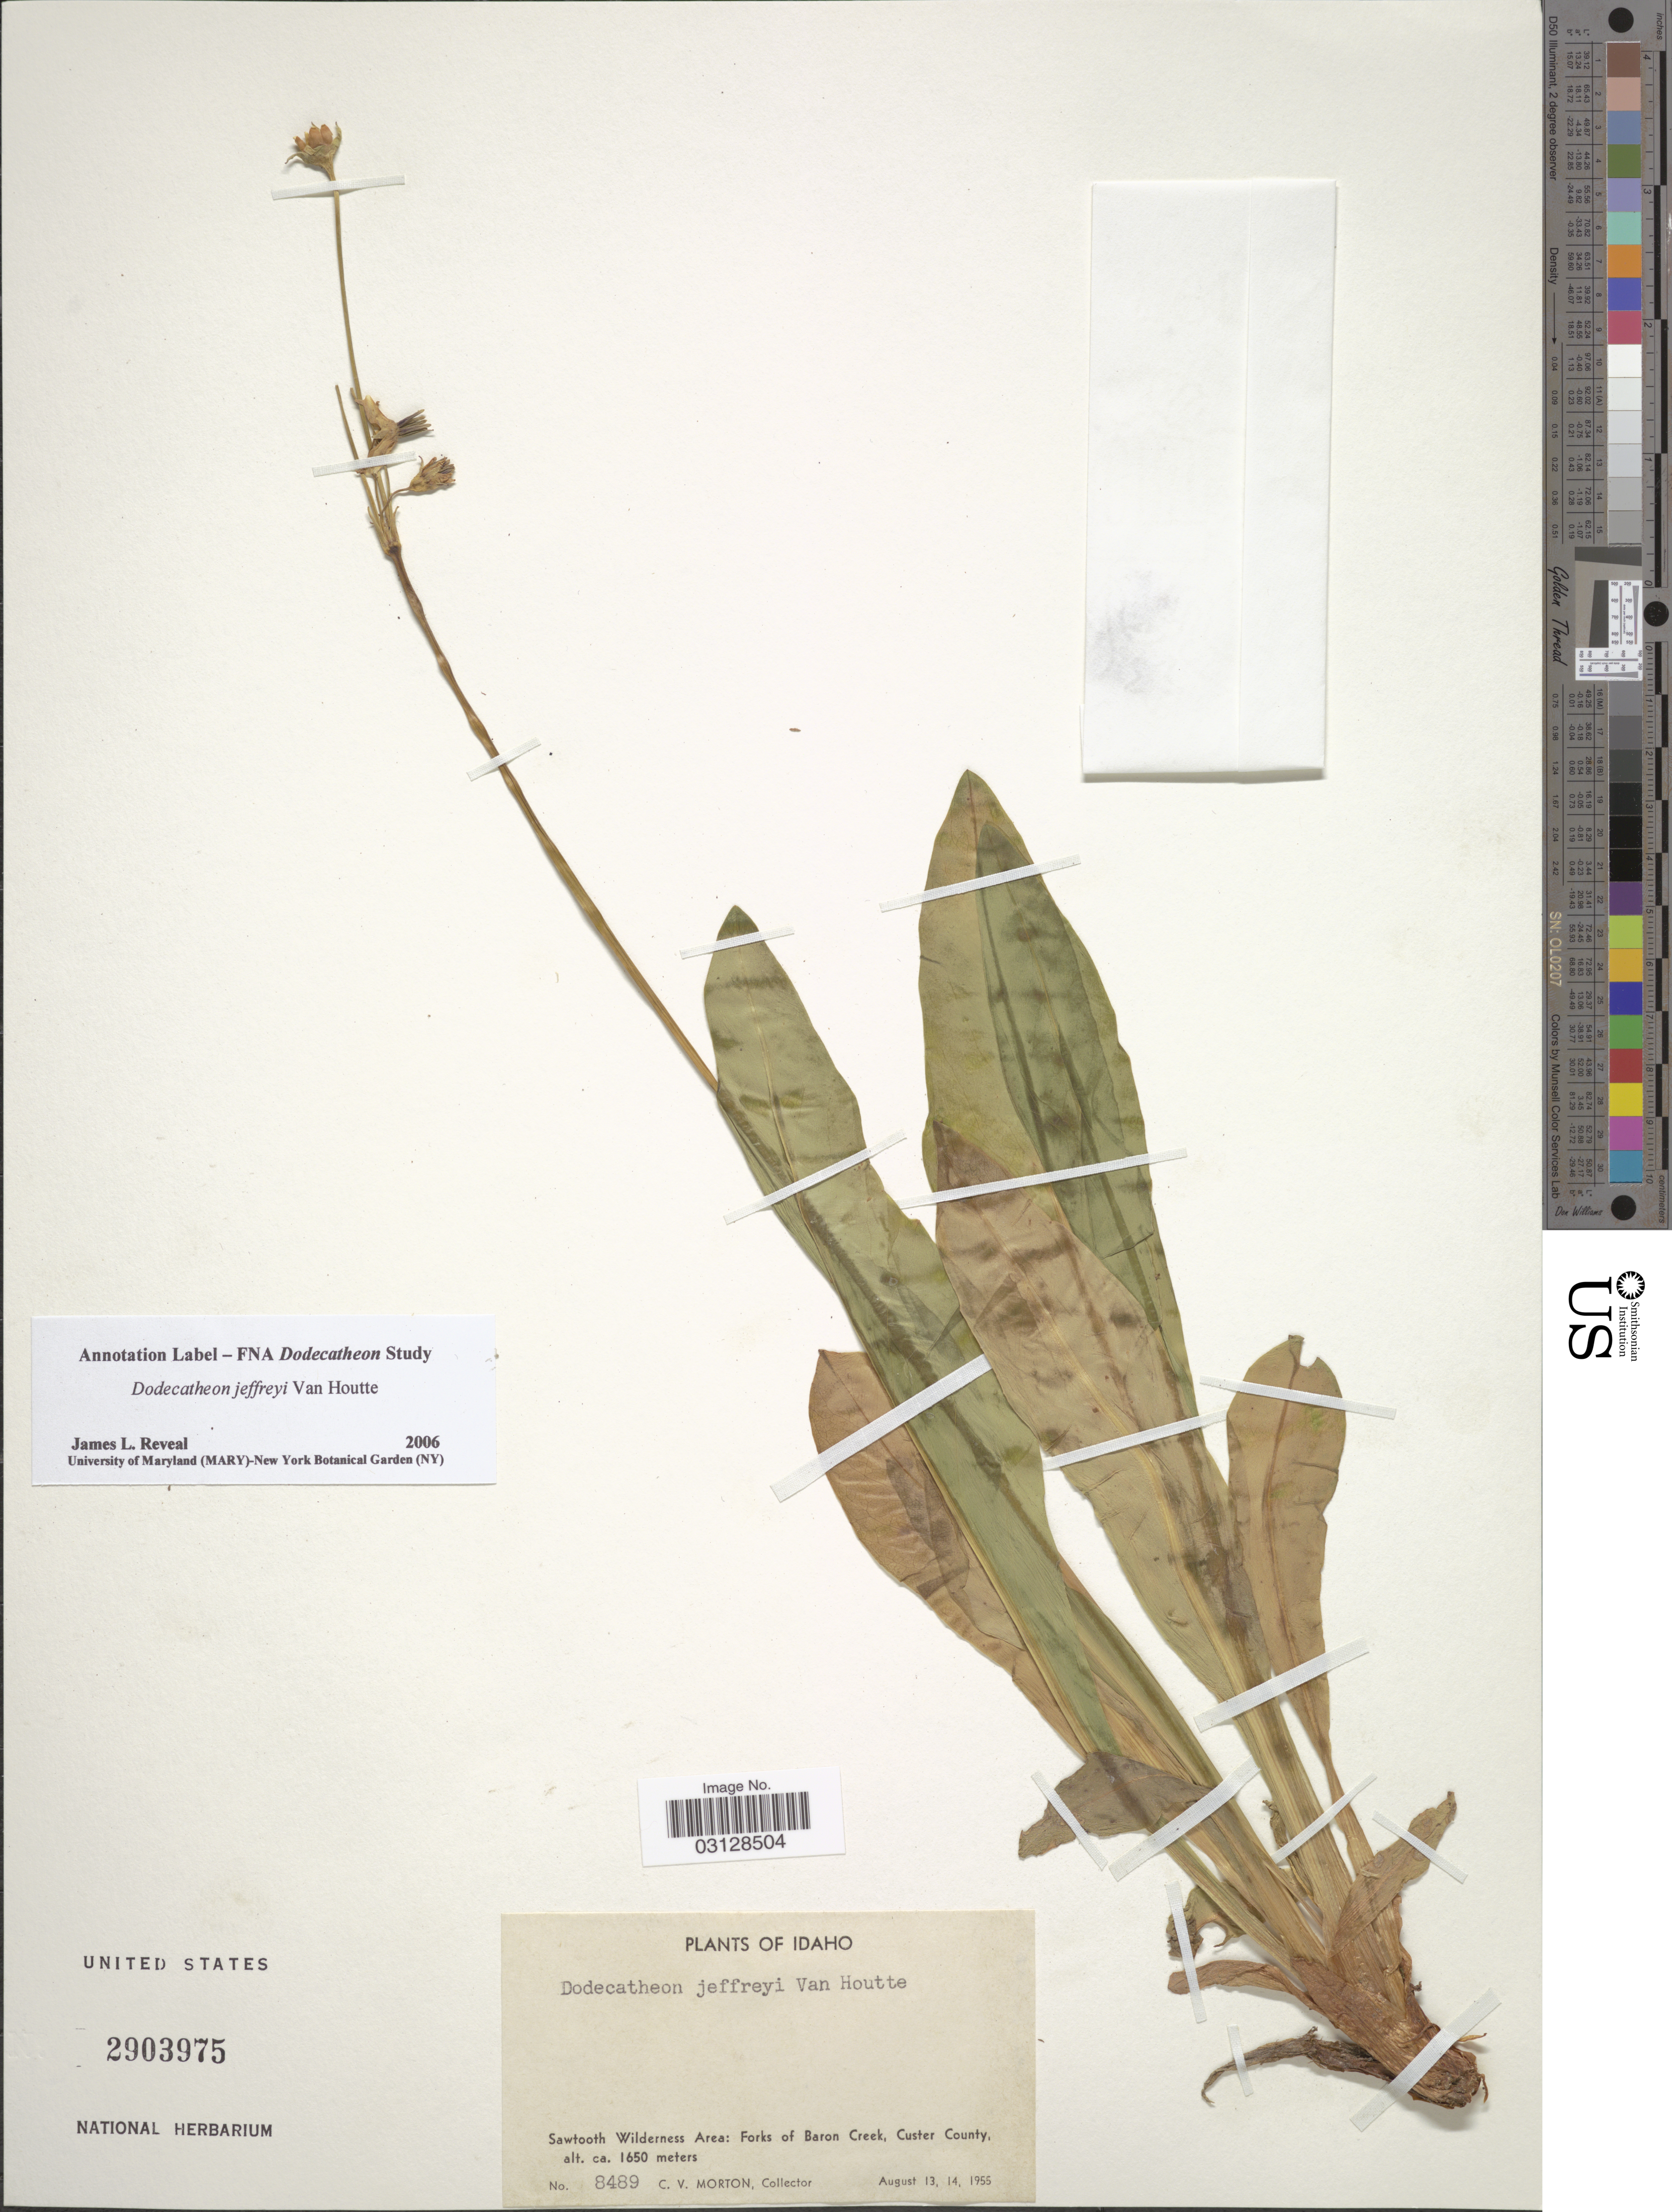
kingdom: Plantae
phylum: Tracheophyta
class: Magnoliopsida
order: Ericales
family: Primulaceae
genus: Dodecatheon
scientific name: Dodecatheon jeffreyi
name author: Van Houtte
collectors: C. V. Morton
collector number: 8489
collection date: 1955-08-13/1955-08-14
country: United States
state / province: Idaho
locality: Sawtooth Wilderness Area: Forks of Baron Creek, Custer County.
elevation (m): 1650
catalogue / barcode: US 2903975